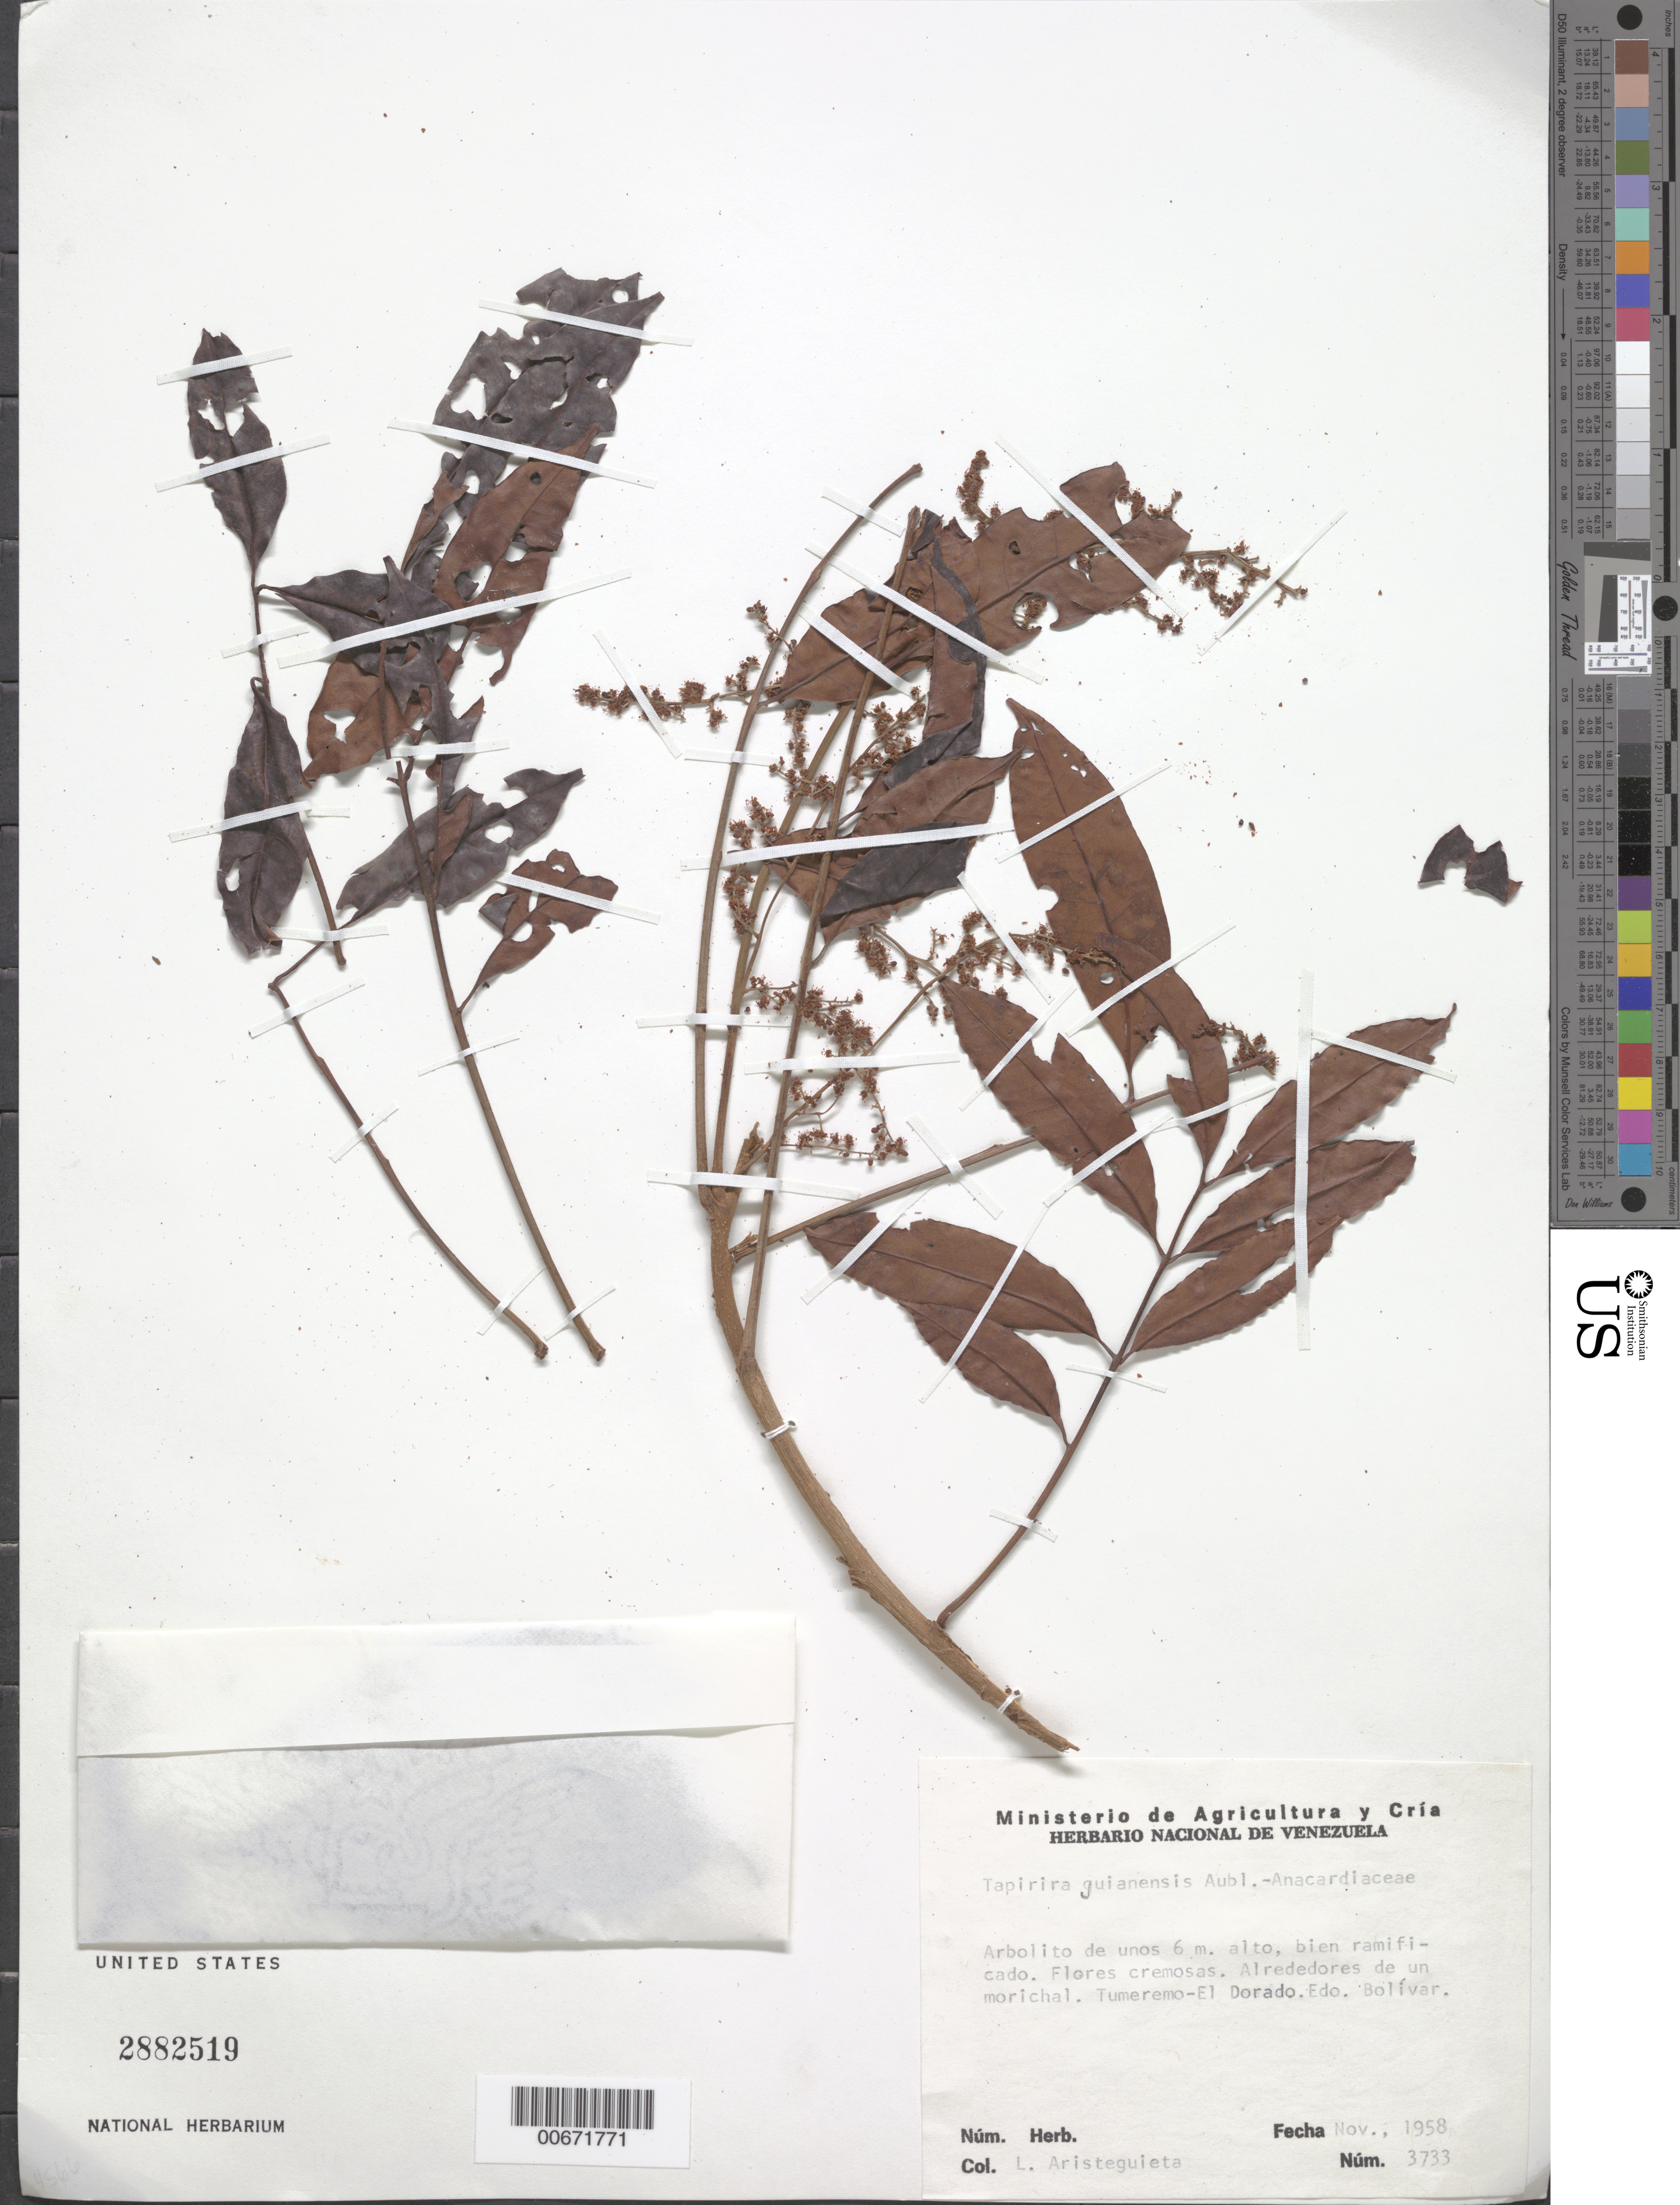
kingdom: Plantae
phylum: Tracheophyta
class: Magnoliopsida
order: Sapindales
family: Anacardiaceae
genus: Tapirira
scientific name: Tapirira guianensis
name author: Aubl.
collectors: L. Aristeguieta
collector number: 3733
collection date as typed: Nov-58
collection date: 1958-11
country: Venezuela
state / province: Bolívar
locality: Tumeremo-El Dorado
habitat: Around a grove of Moriches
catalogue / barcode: US 2882519